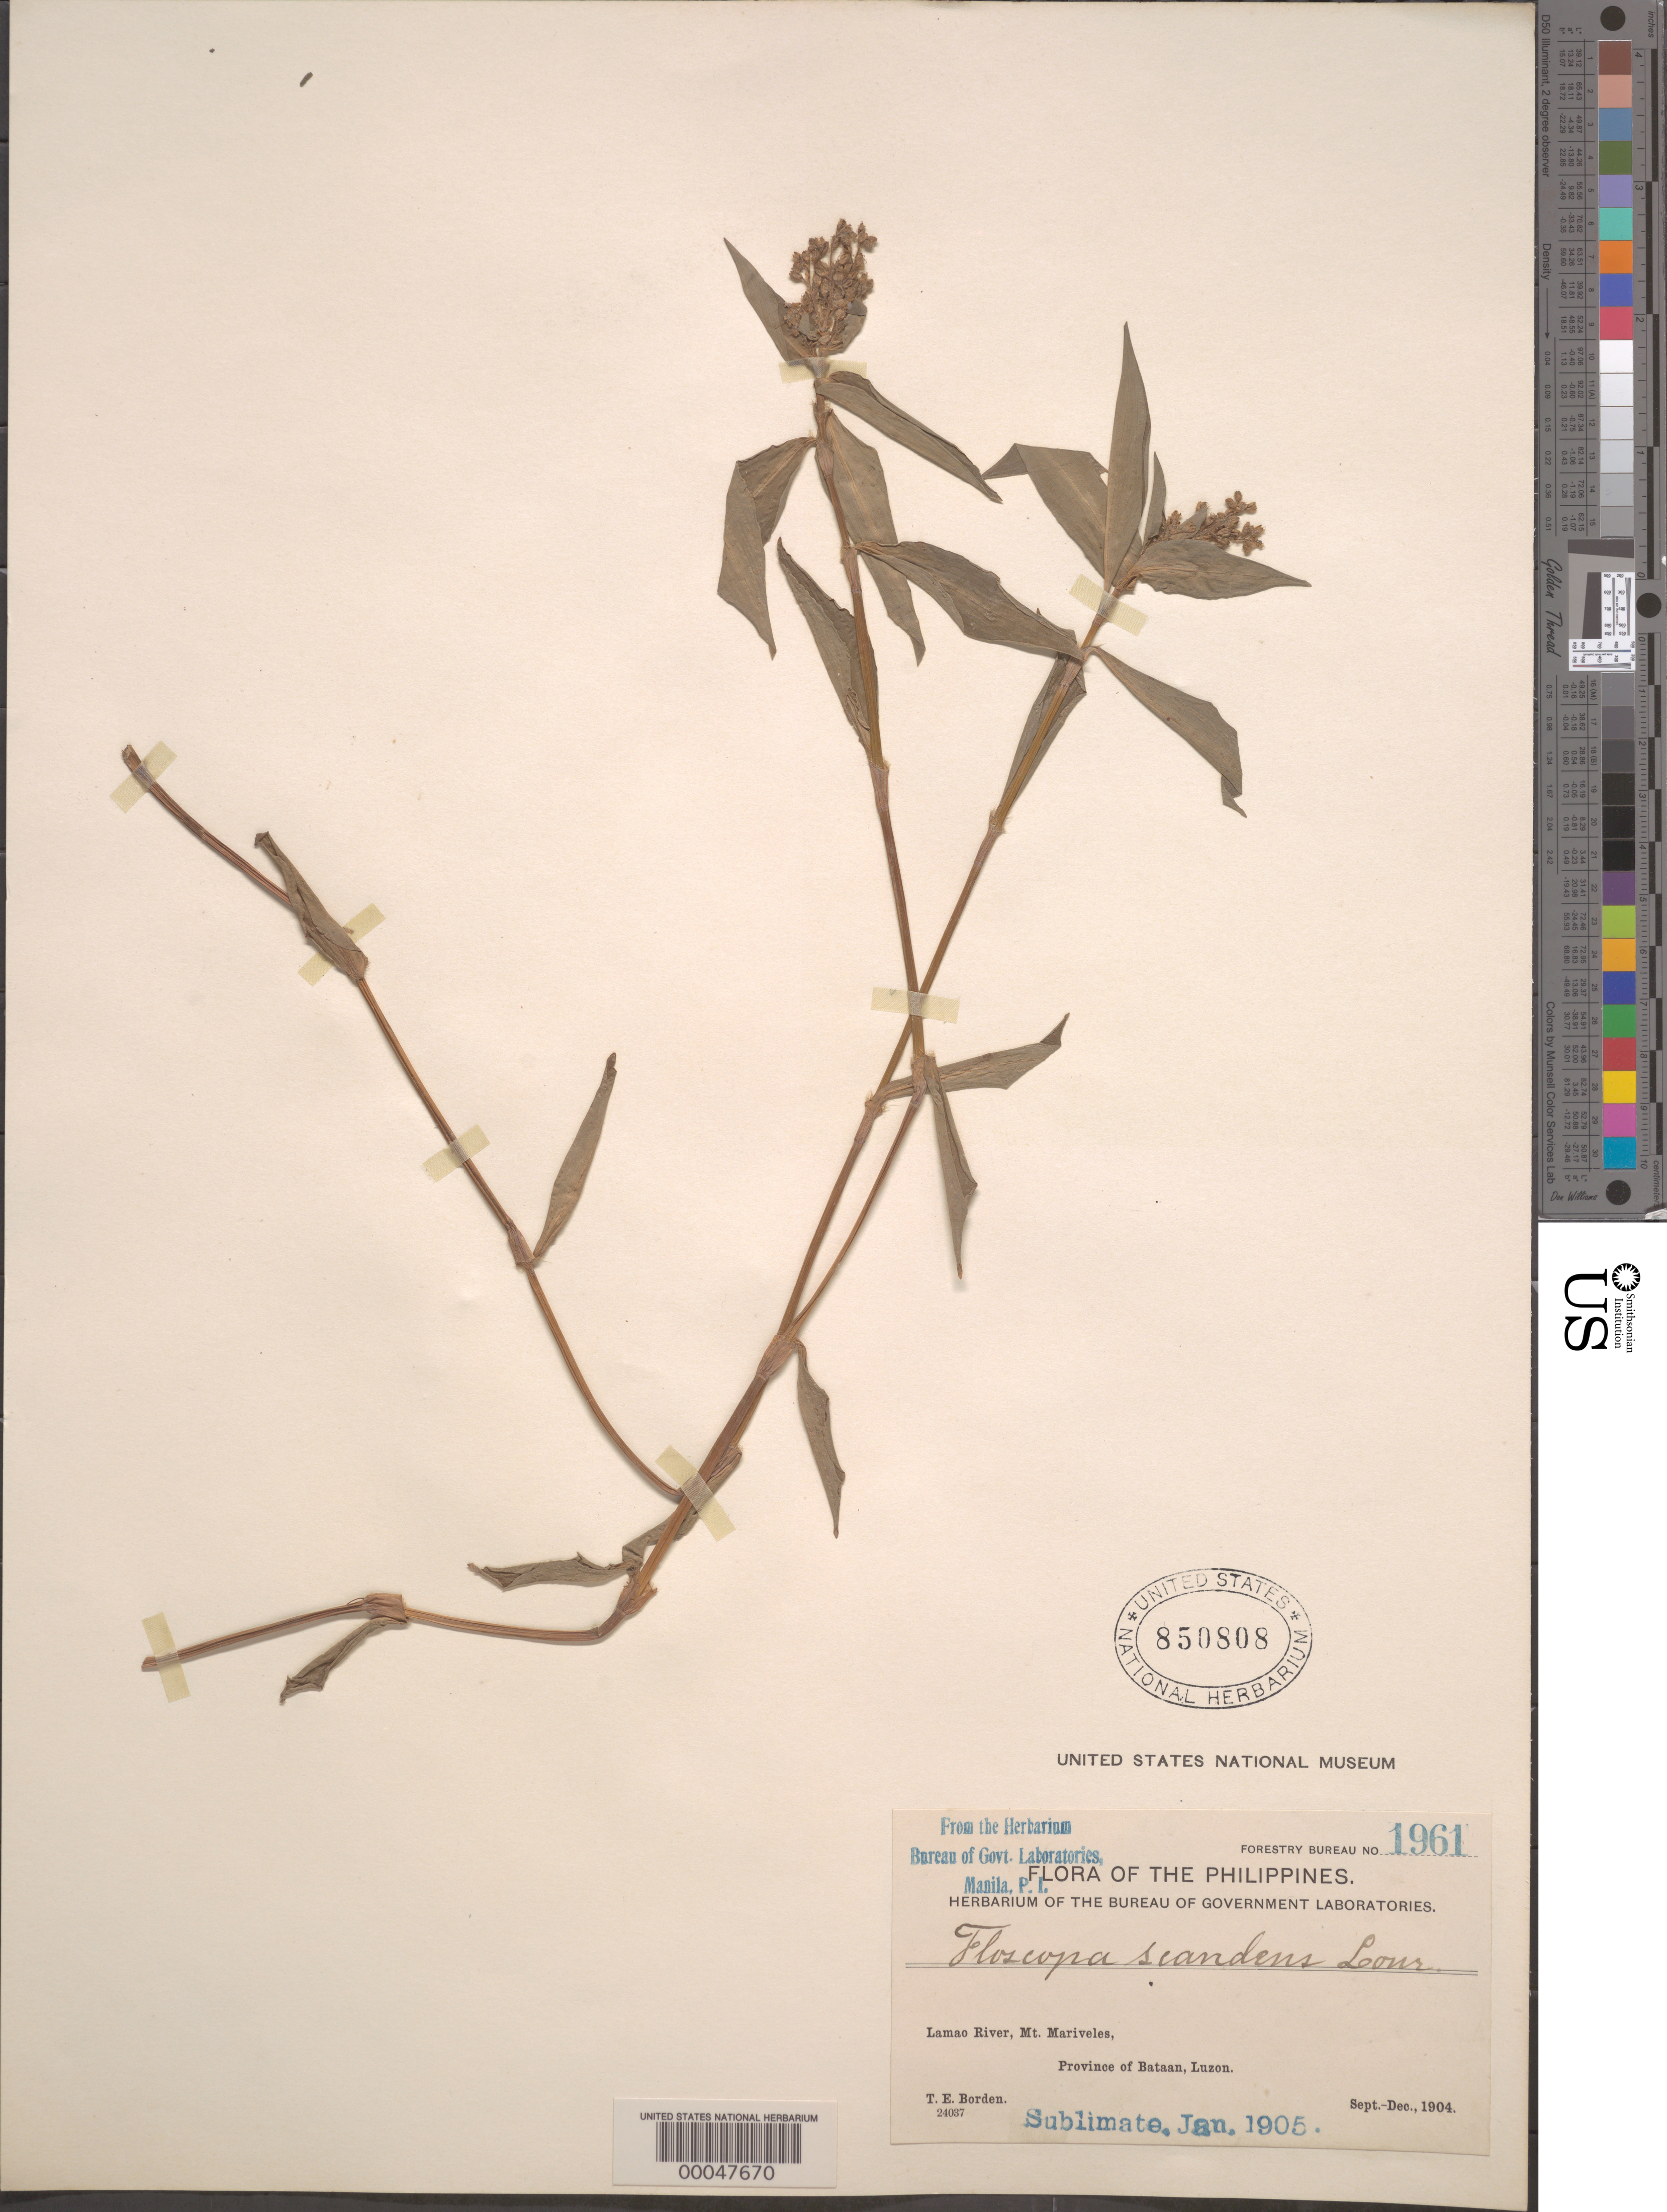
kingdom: Plantae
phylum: Tracheophyta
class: Liliopsida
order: Commelinales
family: Commelinaceae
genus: Floscopa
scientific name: Floscopa scandens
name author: Lour.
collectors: T. E. Borden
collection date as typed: Sep 1904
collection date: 1904-09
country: Philippines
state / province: Central Luzon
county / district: Bataan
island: Luzon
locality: Lamao River, Mt. Mariveles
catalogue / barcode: US 850808